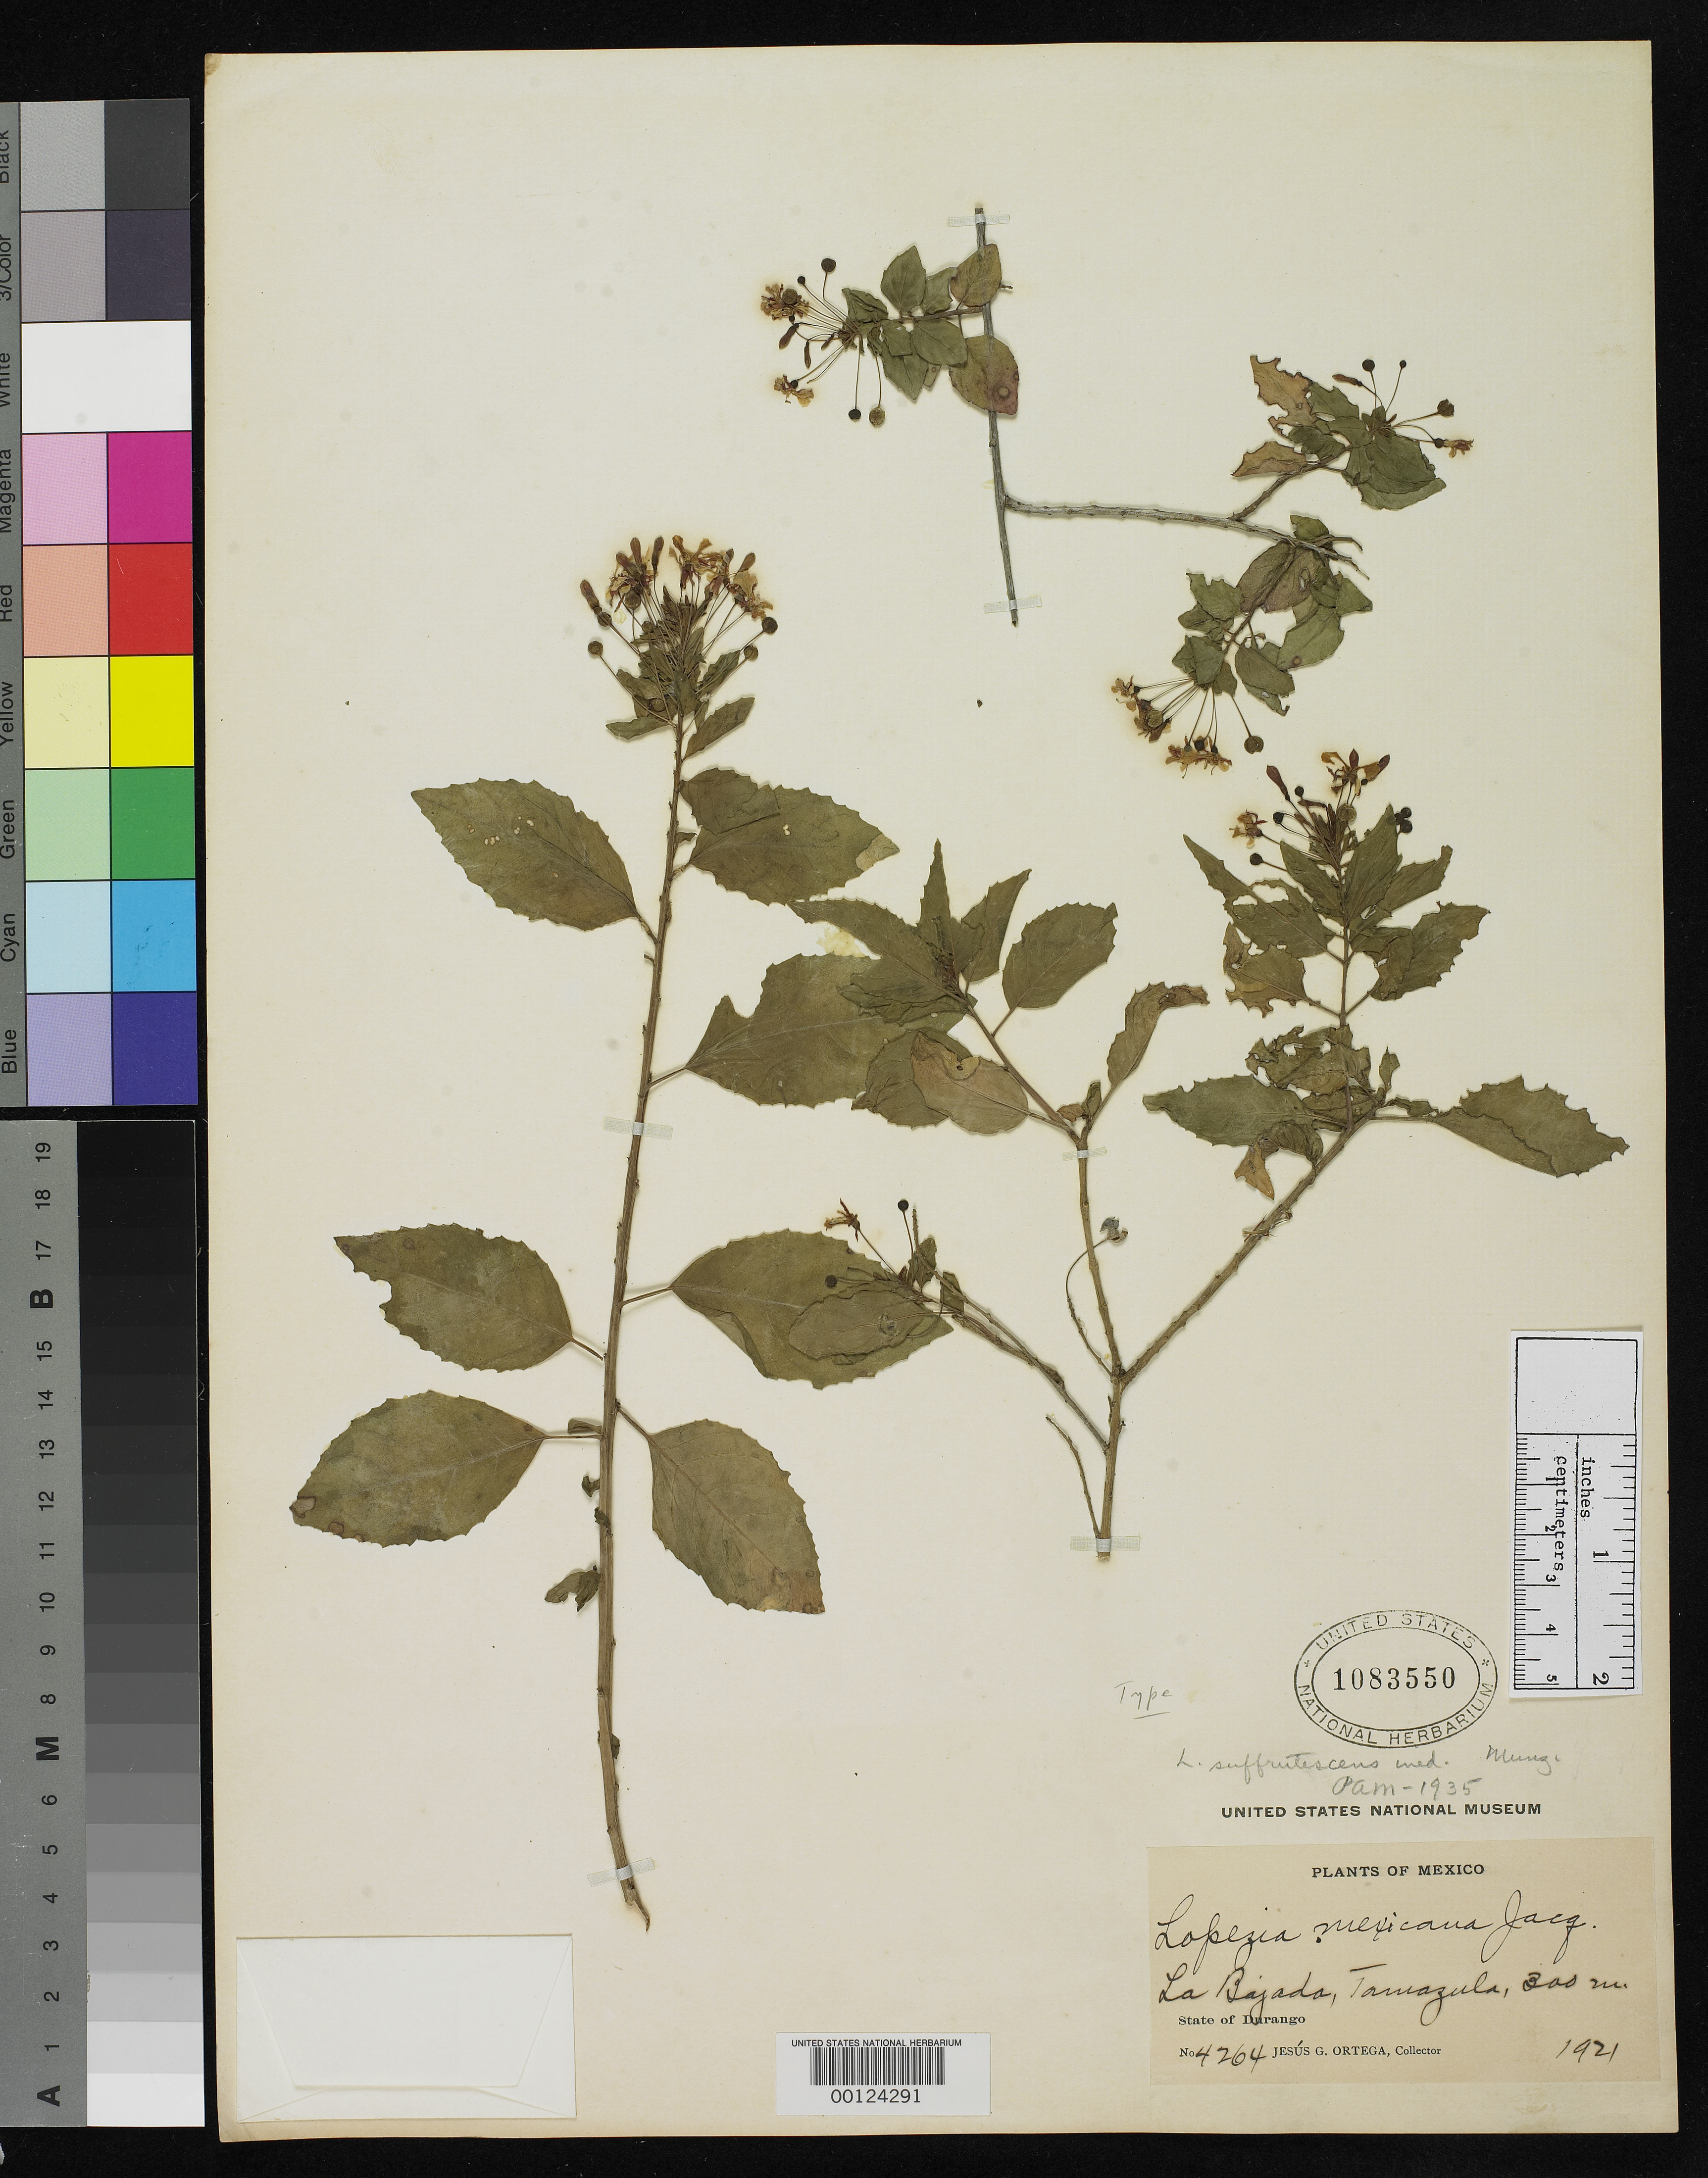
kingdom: Plantae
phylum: Tracheophyta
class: Magnoliopsida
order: Myrtales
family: Onagraceae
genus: Lopezia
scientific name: Lopezia suffrutescens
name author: Munz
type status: Holotype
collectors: J. Ortega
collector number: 4264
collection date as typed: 1921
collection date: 1921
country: Mexico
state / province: Durango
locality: La Bajada, Tamazula.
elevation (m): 300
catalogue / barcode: US 1083550